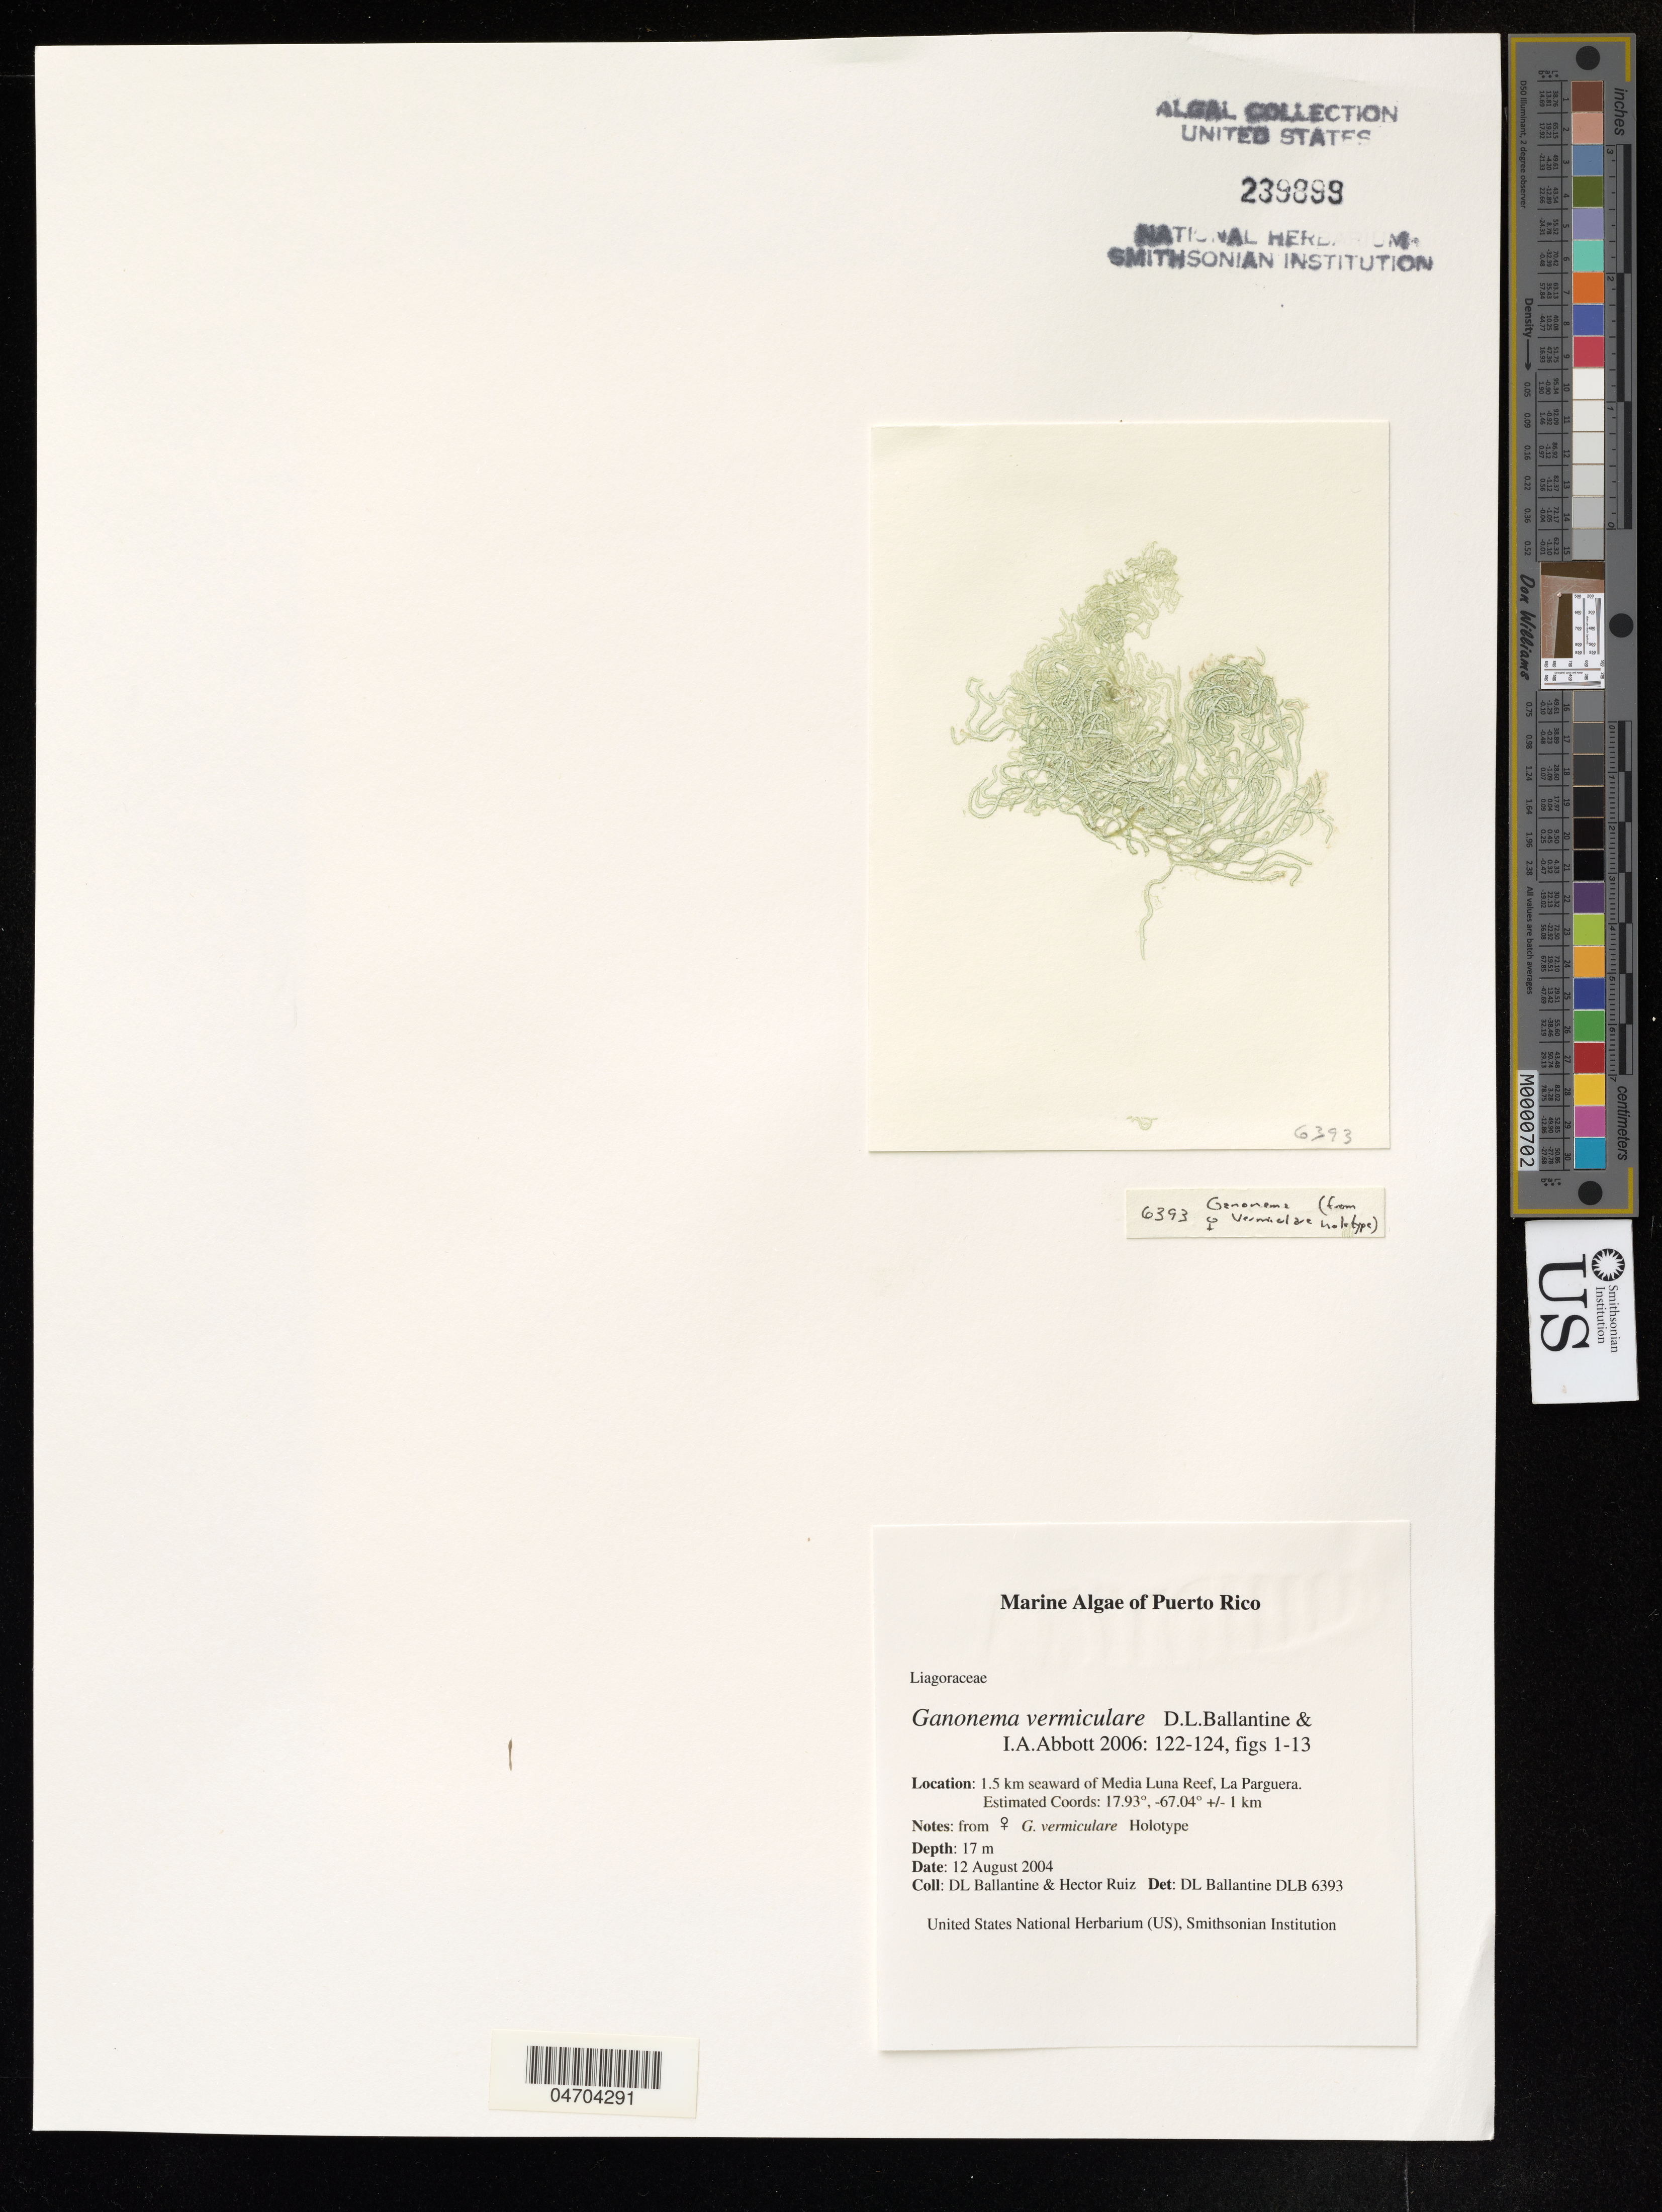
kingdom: Plantae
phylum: Rhodophyta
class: Florideophyceae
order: Nemaliales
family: Liagoraceae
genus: Ganonema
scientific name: Ganonema vermiculare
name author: D.L. Ballant. & I.A. Abbott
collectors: D. Ballantine & H. Ruiz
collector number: DLB6393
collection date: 2004-08-12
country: Puerto Rico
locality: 1.5 km seaward of Media Luna Reef, La Parguera.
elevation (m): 17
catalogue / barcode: US 239899